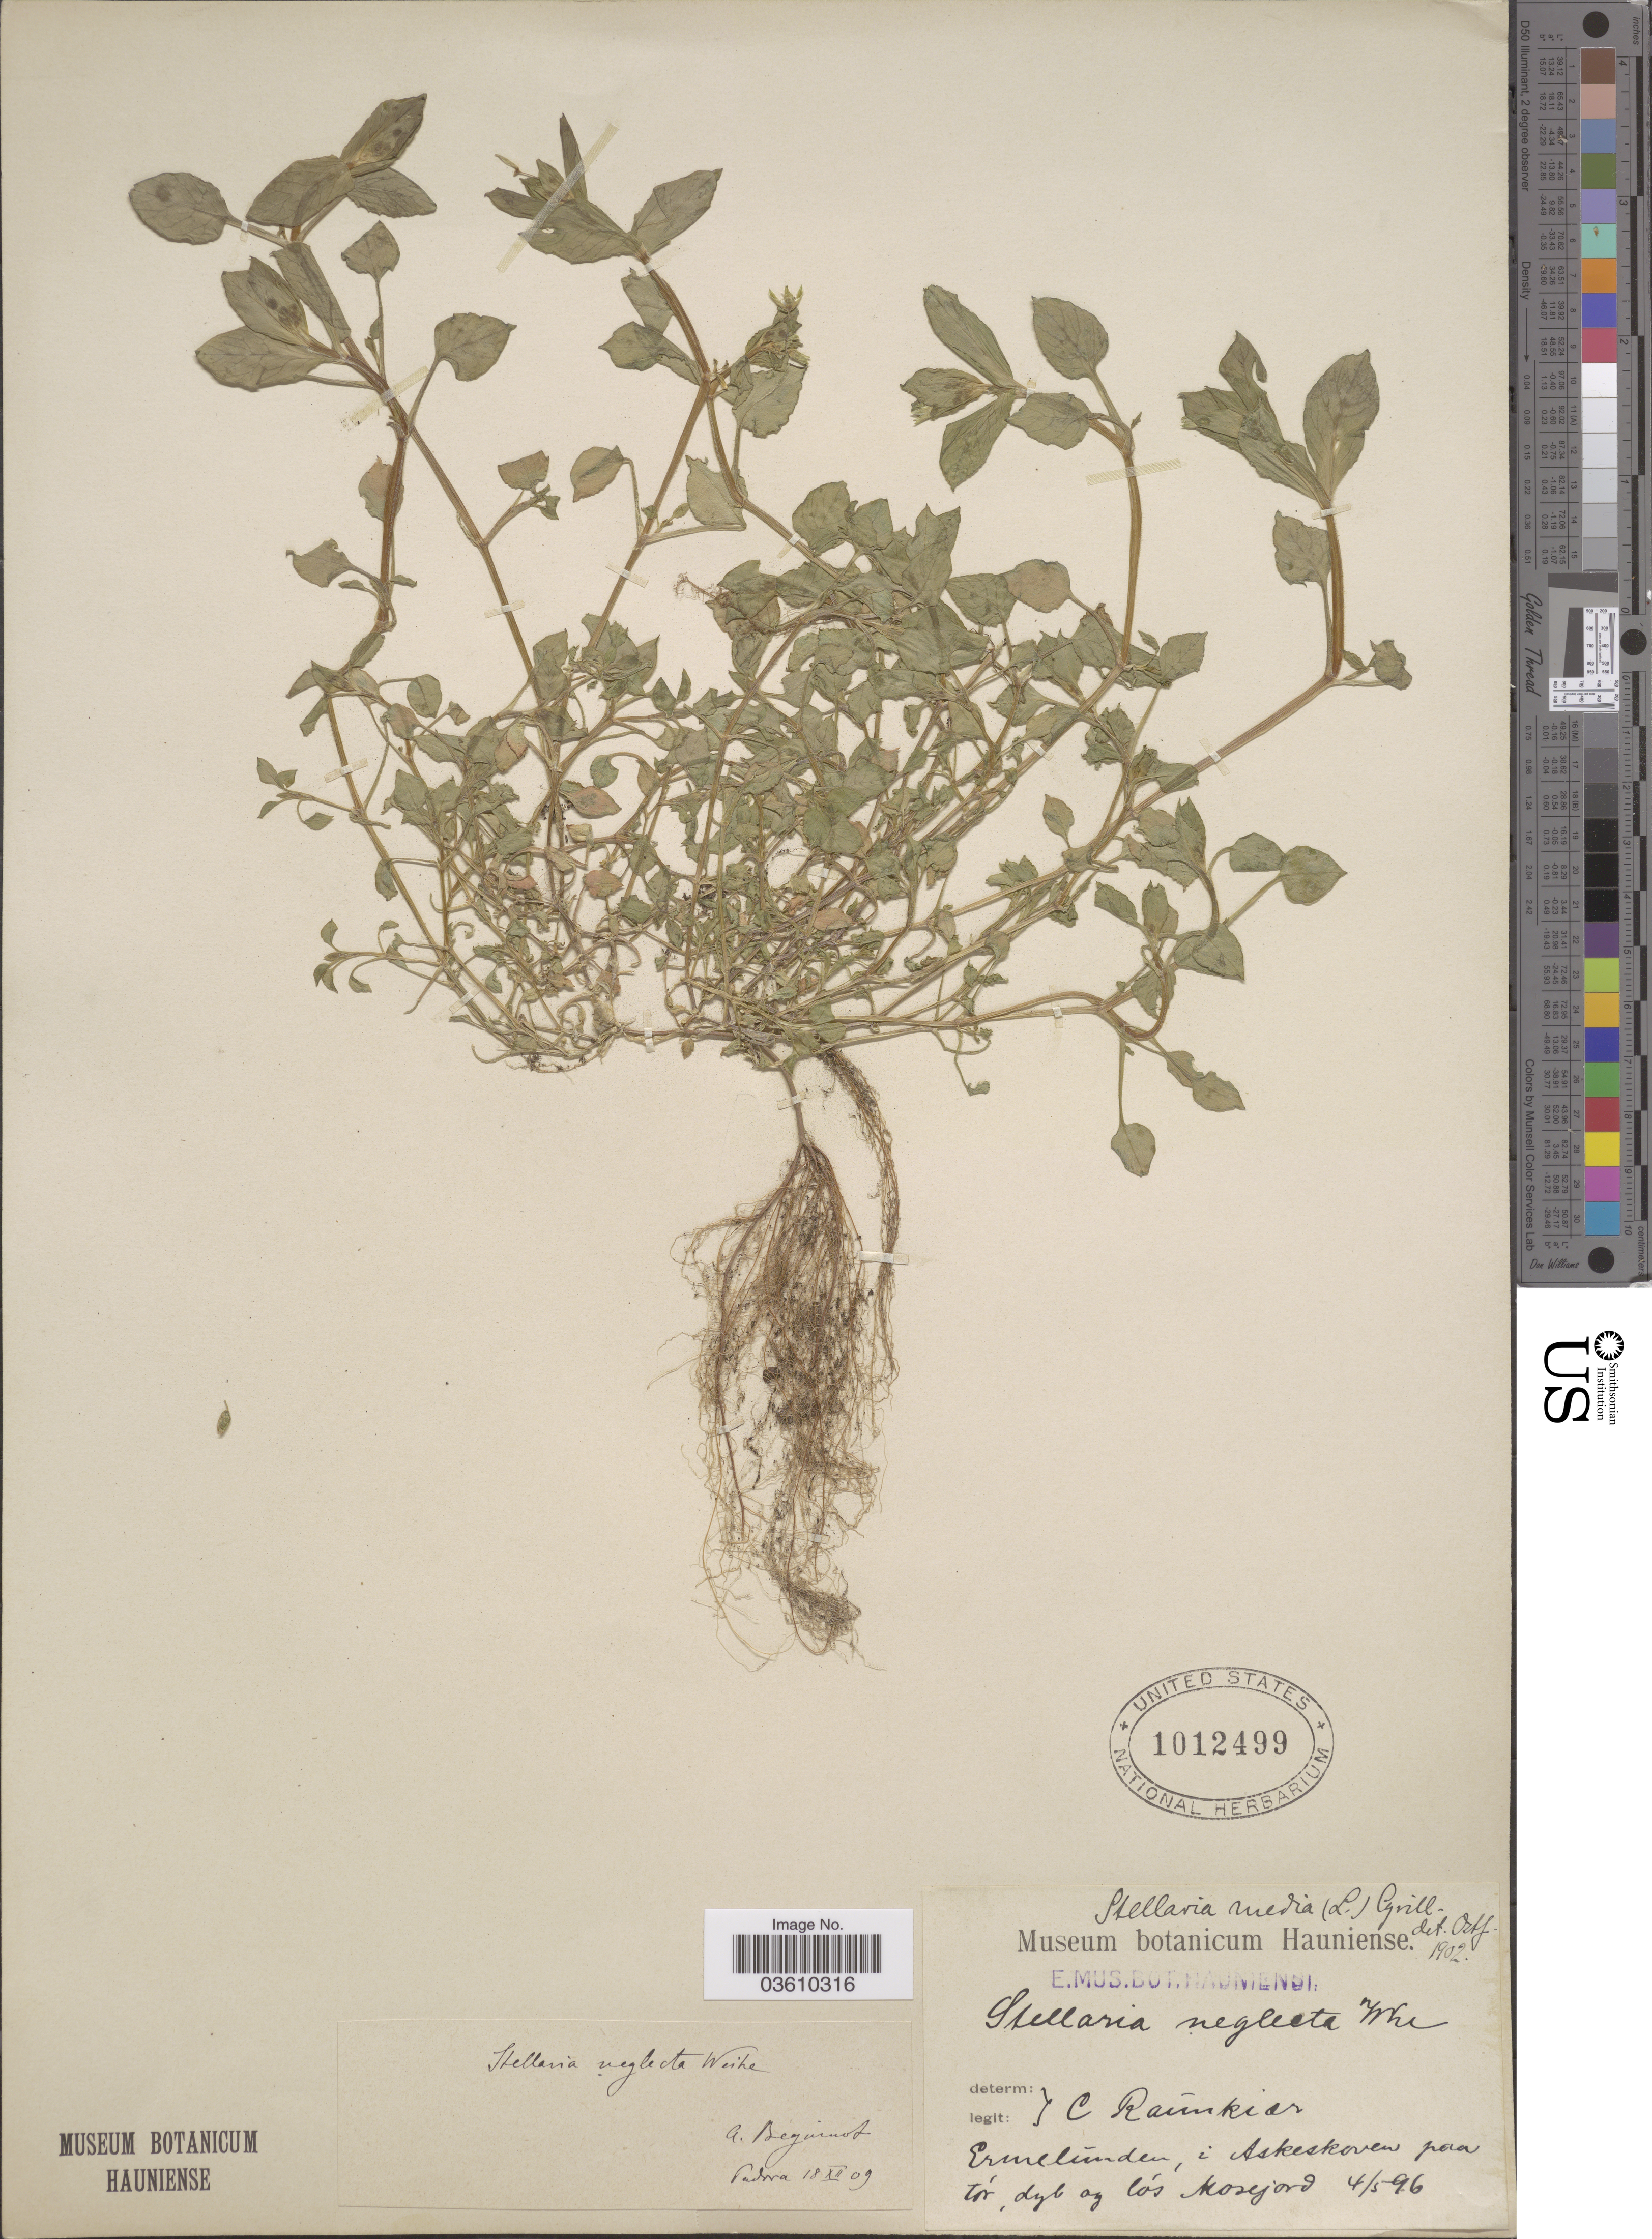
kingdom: Plantae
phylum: Tracheophyta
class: Magnoliopsida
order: Caryophyllales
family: Caryophyllaceae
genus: Stellaria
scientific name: Stellaria media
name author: (L.) Vill.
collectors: C. C. Raunkiaer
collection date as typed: Transcribed d/m/y: 4/5/96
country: Denmark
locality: Ermelunden, i Askeskoven paa tór, dyb oy lós Kosejord.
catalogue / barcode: US 1012499